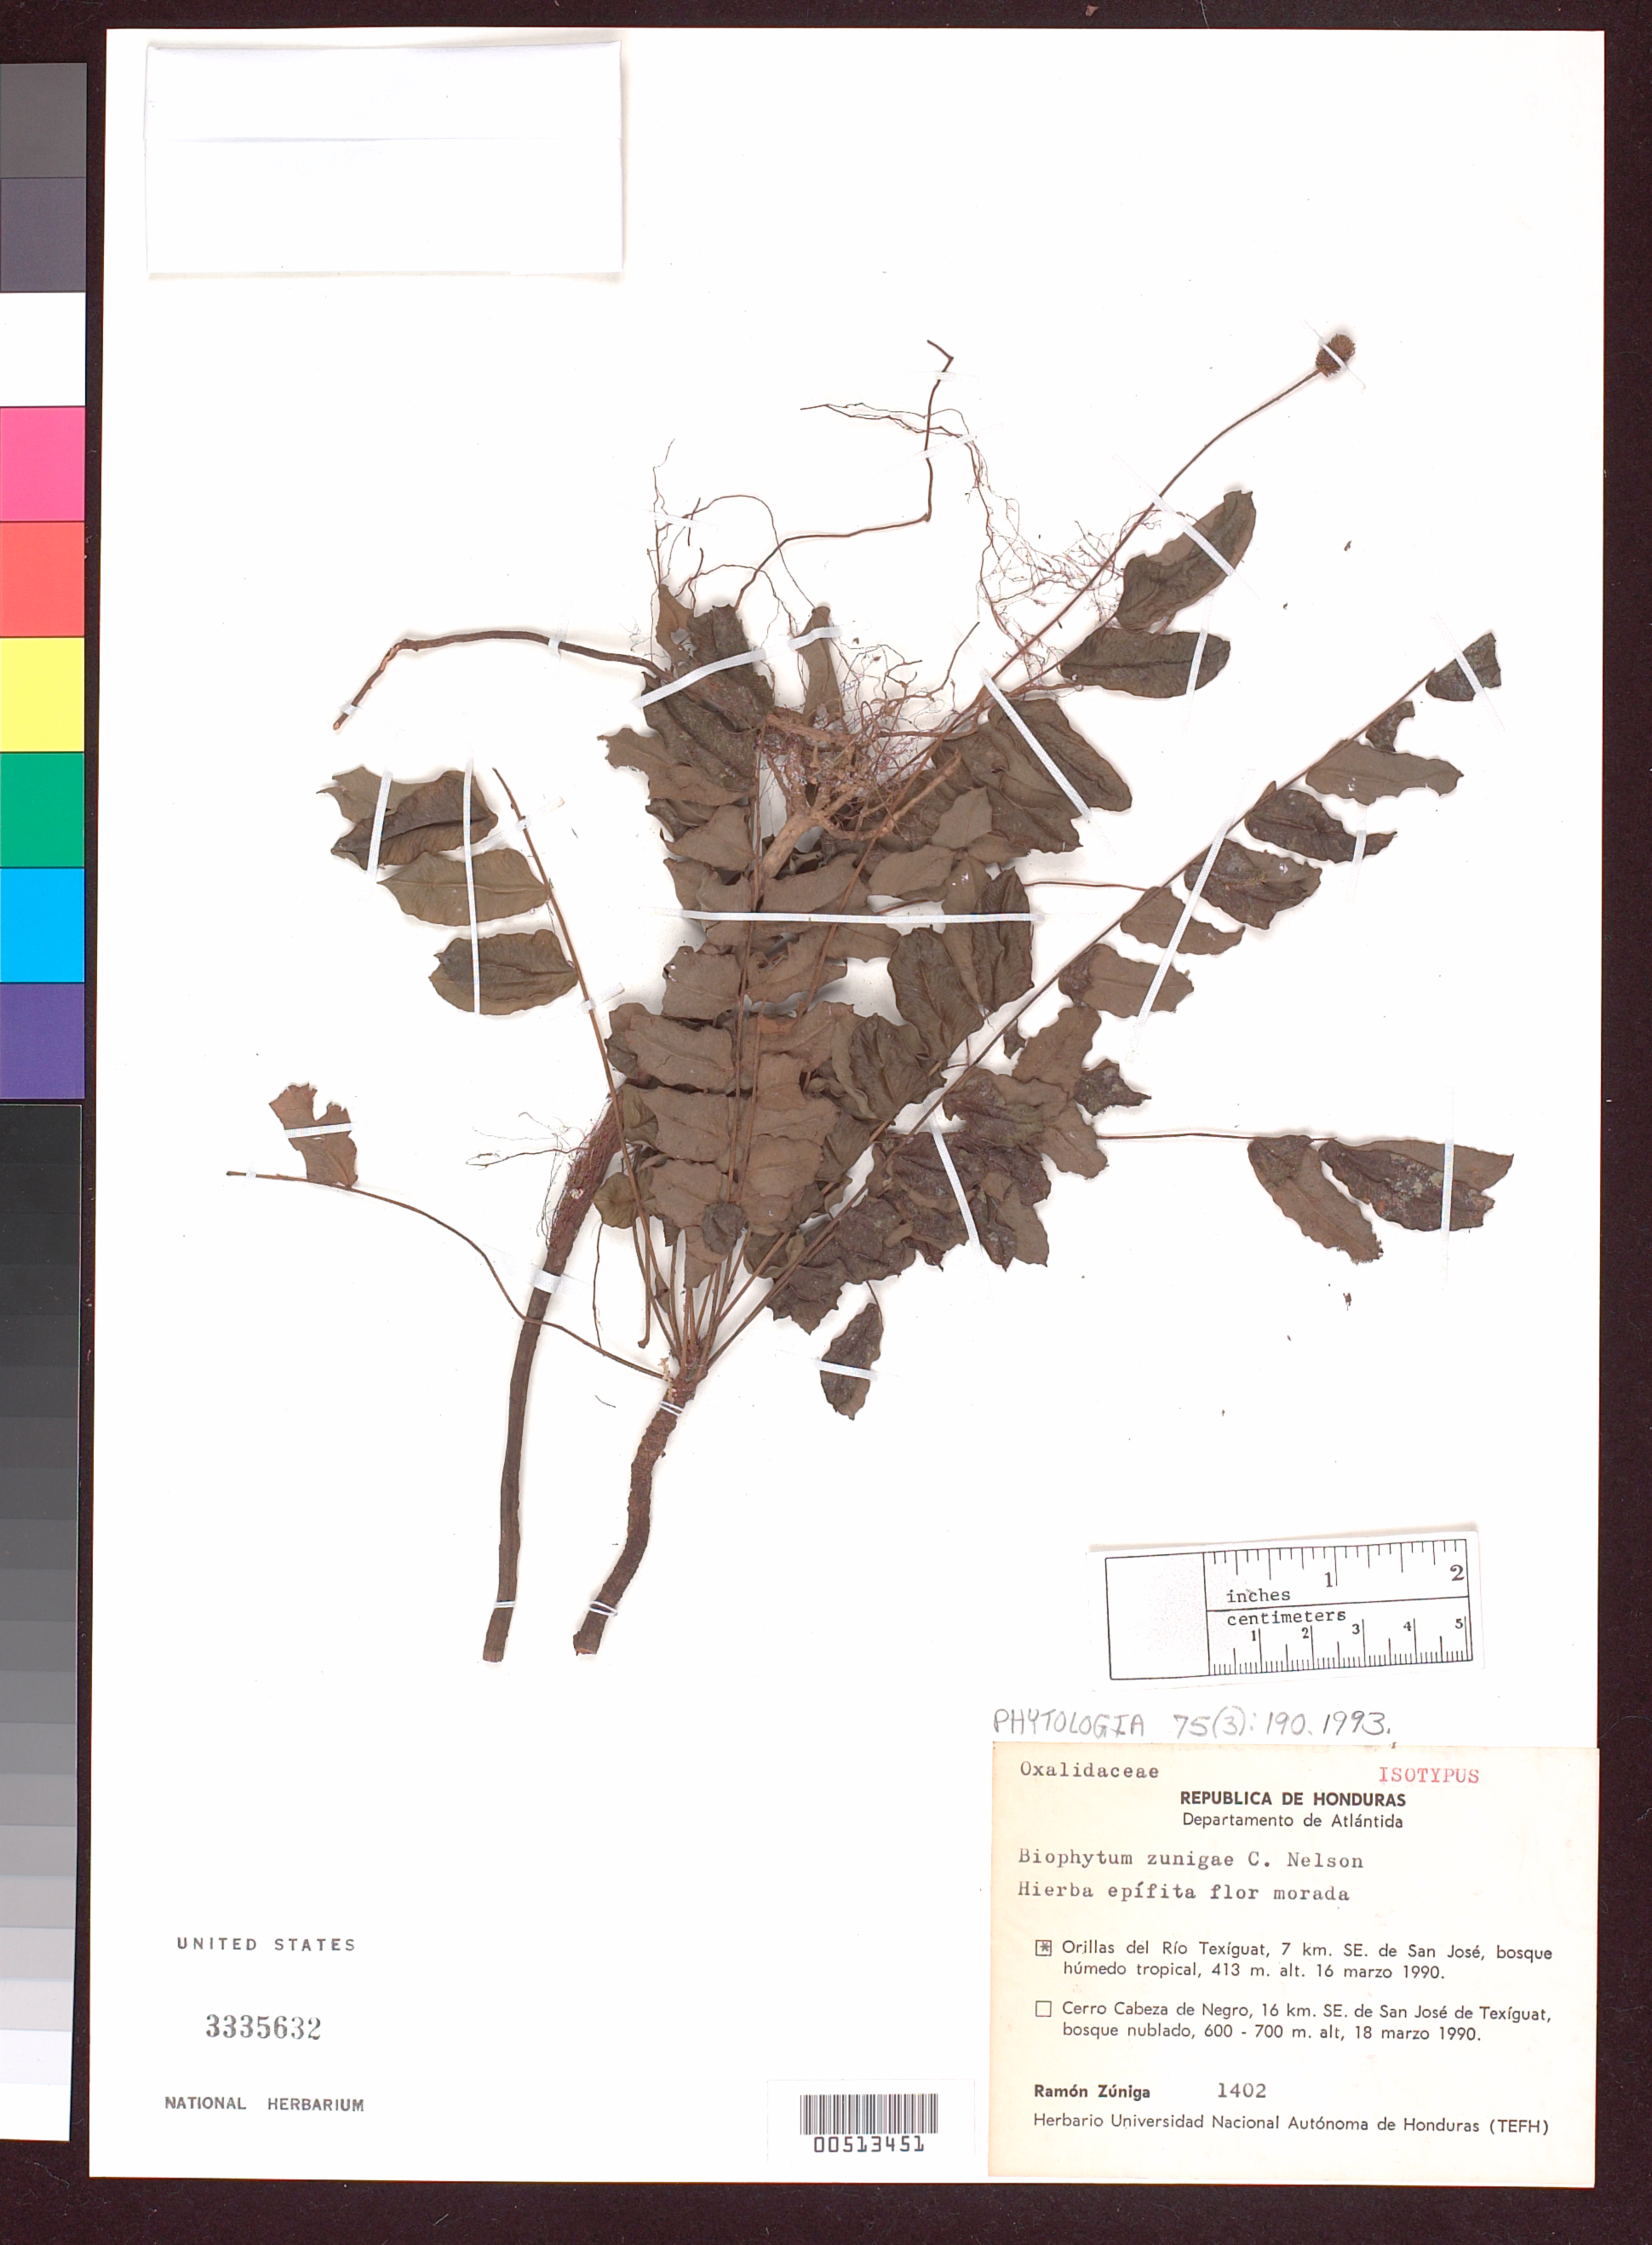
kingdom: Plantae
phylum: Tracheophyta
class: Magnoliopsida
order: Oxalidales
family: Oxalidaceae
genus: Biophytum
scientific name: Biophytum zunigae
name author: C. Nelson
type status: Isotype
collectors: R. Zuniga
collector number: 1402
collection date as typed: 16 Mar 1990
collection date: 1990-03-16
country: Honduras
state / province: Atlántida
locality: Orillas del Rio Texiguat, 7 km SE.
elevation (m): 413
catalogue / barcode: US 3335632